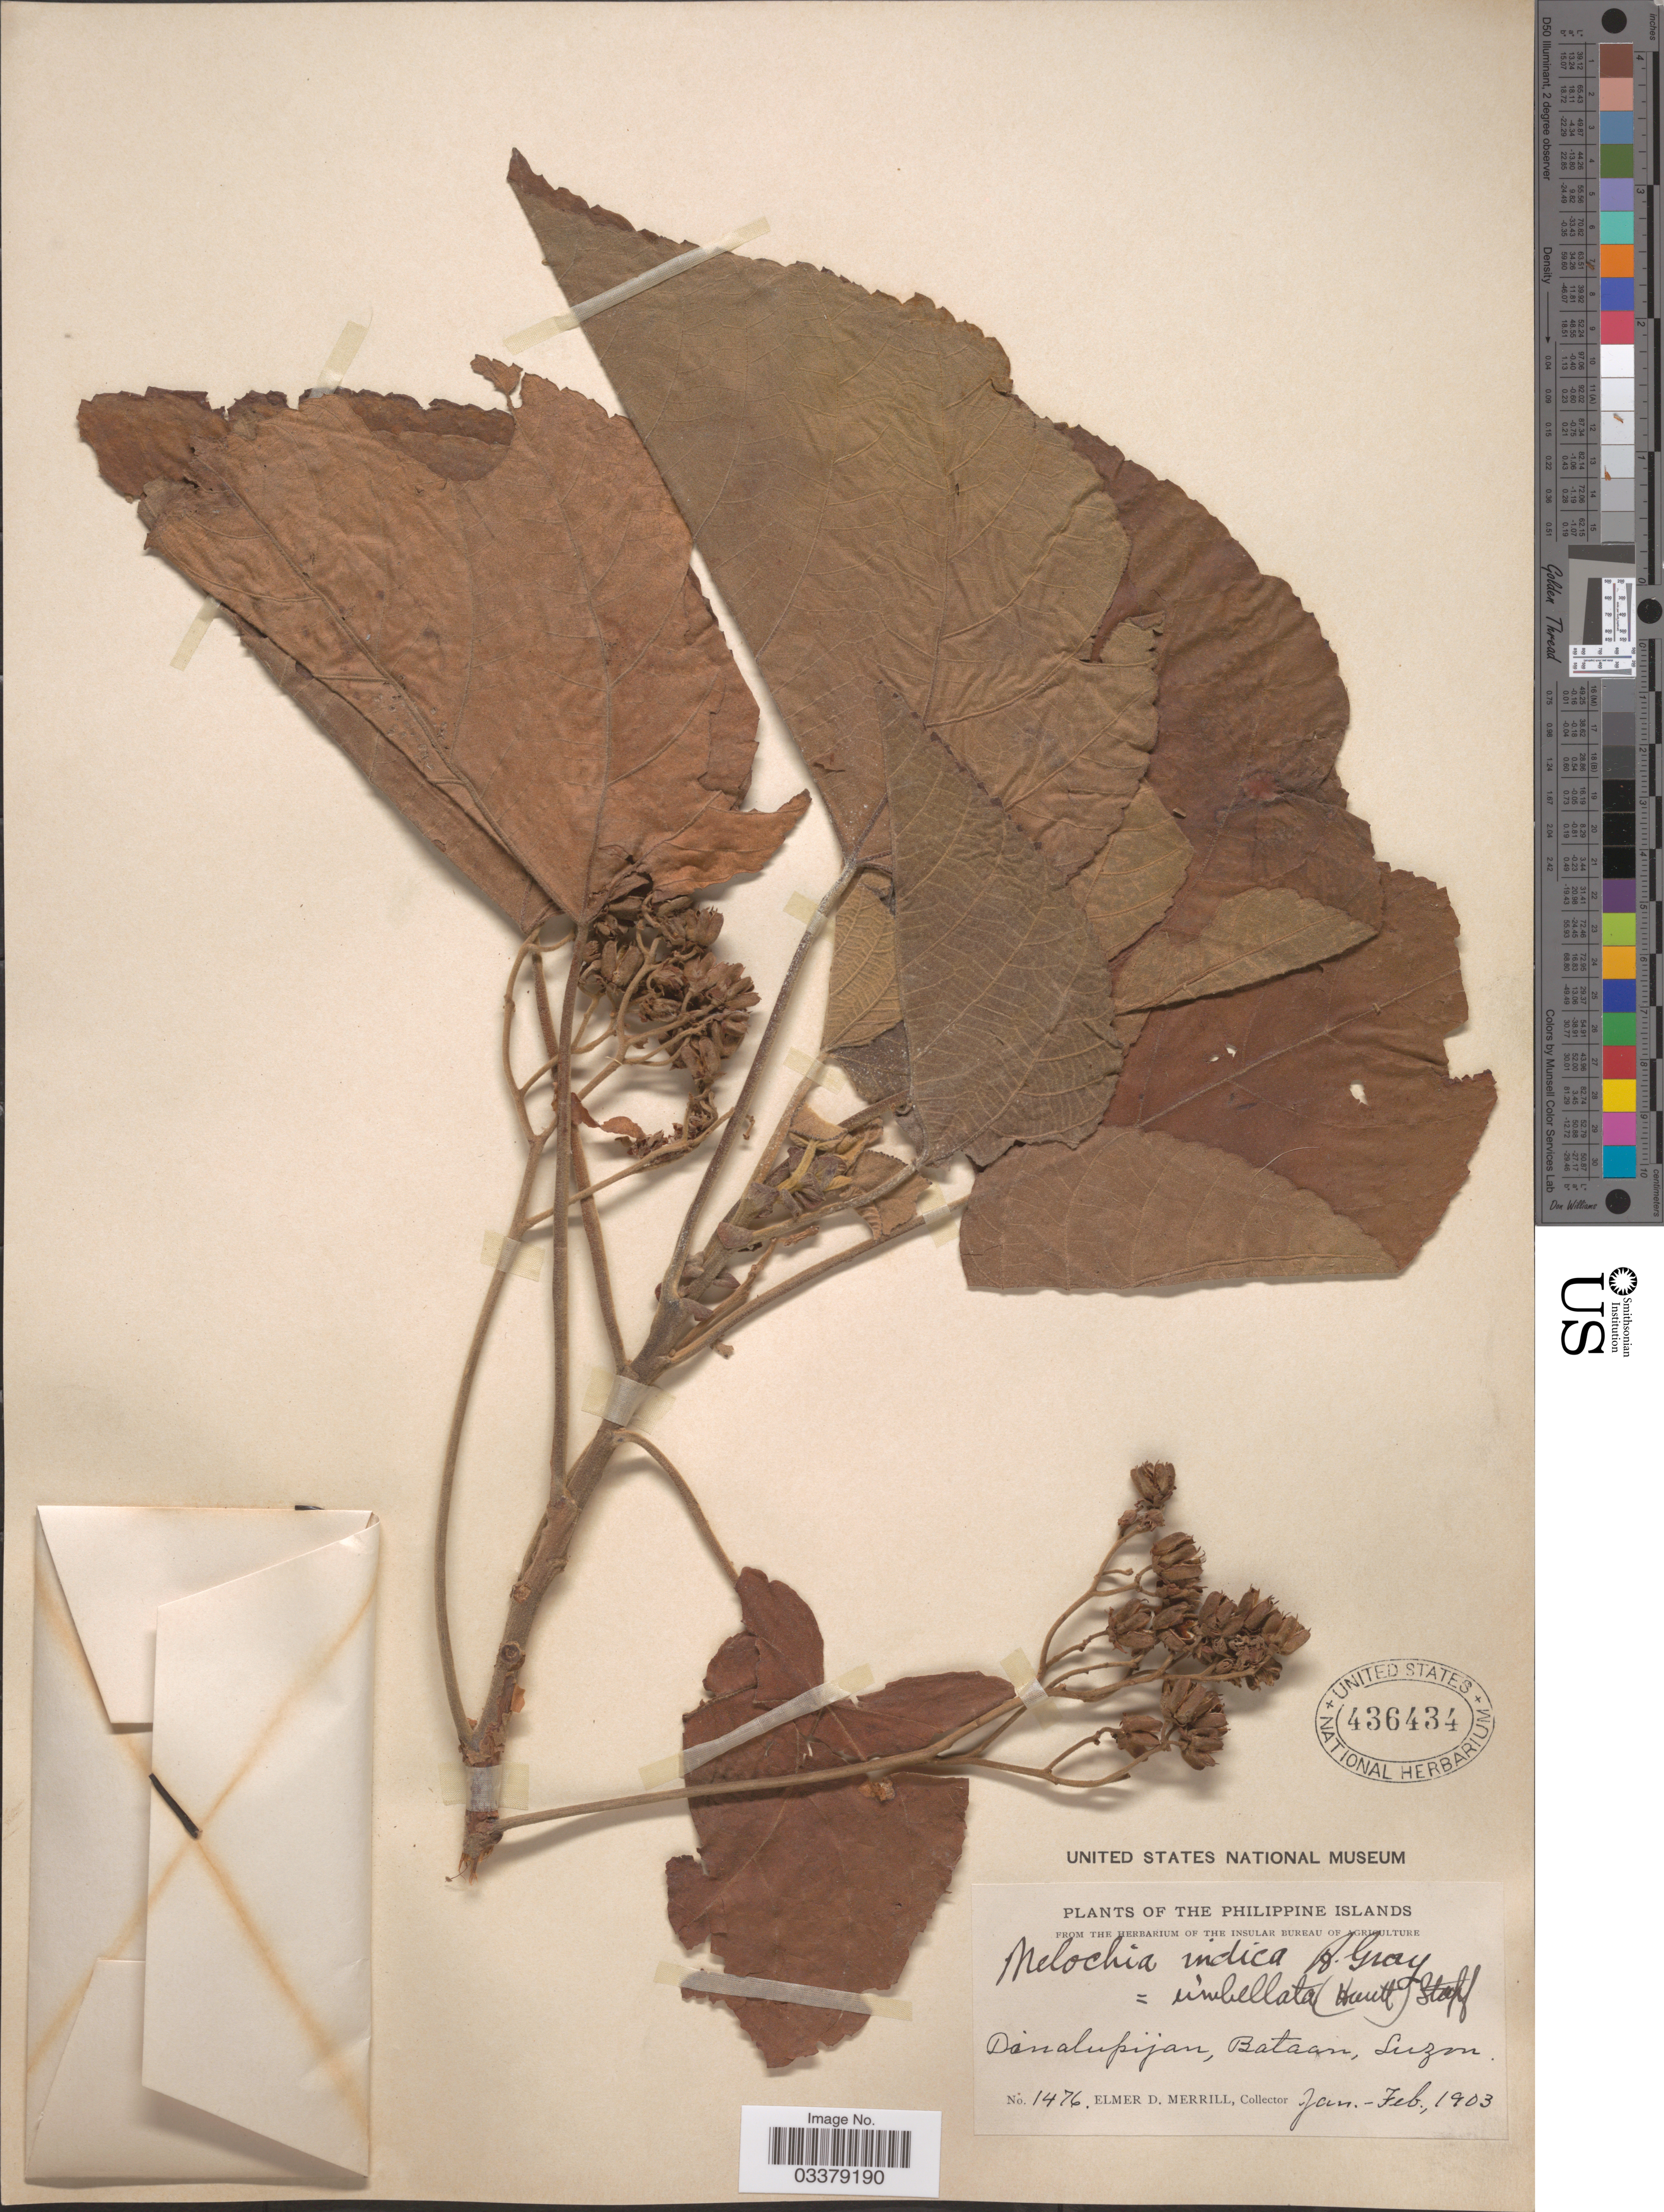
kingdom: Plantae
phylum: Tracheophyta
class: Magnoliopsida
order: Malvales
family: Malvaceae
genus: Melochia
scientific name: Melochia umbellata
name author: Stapf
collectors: E. D. Merrill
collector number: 1476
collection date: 1903-01/1903-02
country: Philippines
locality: Dinalupijan, Bataan, Luzon.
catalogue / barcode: US 436434